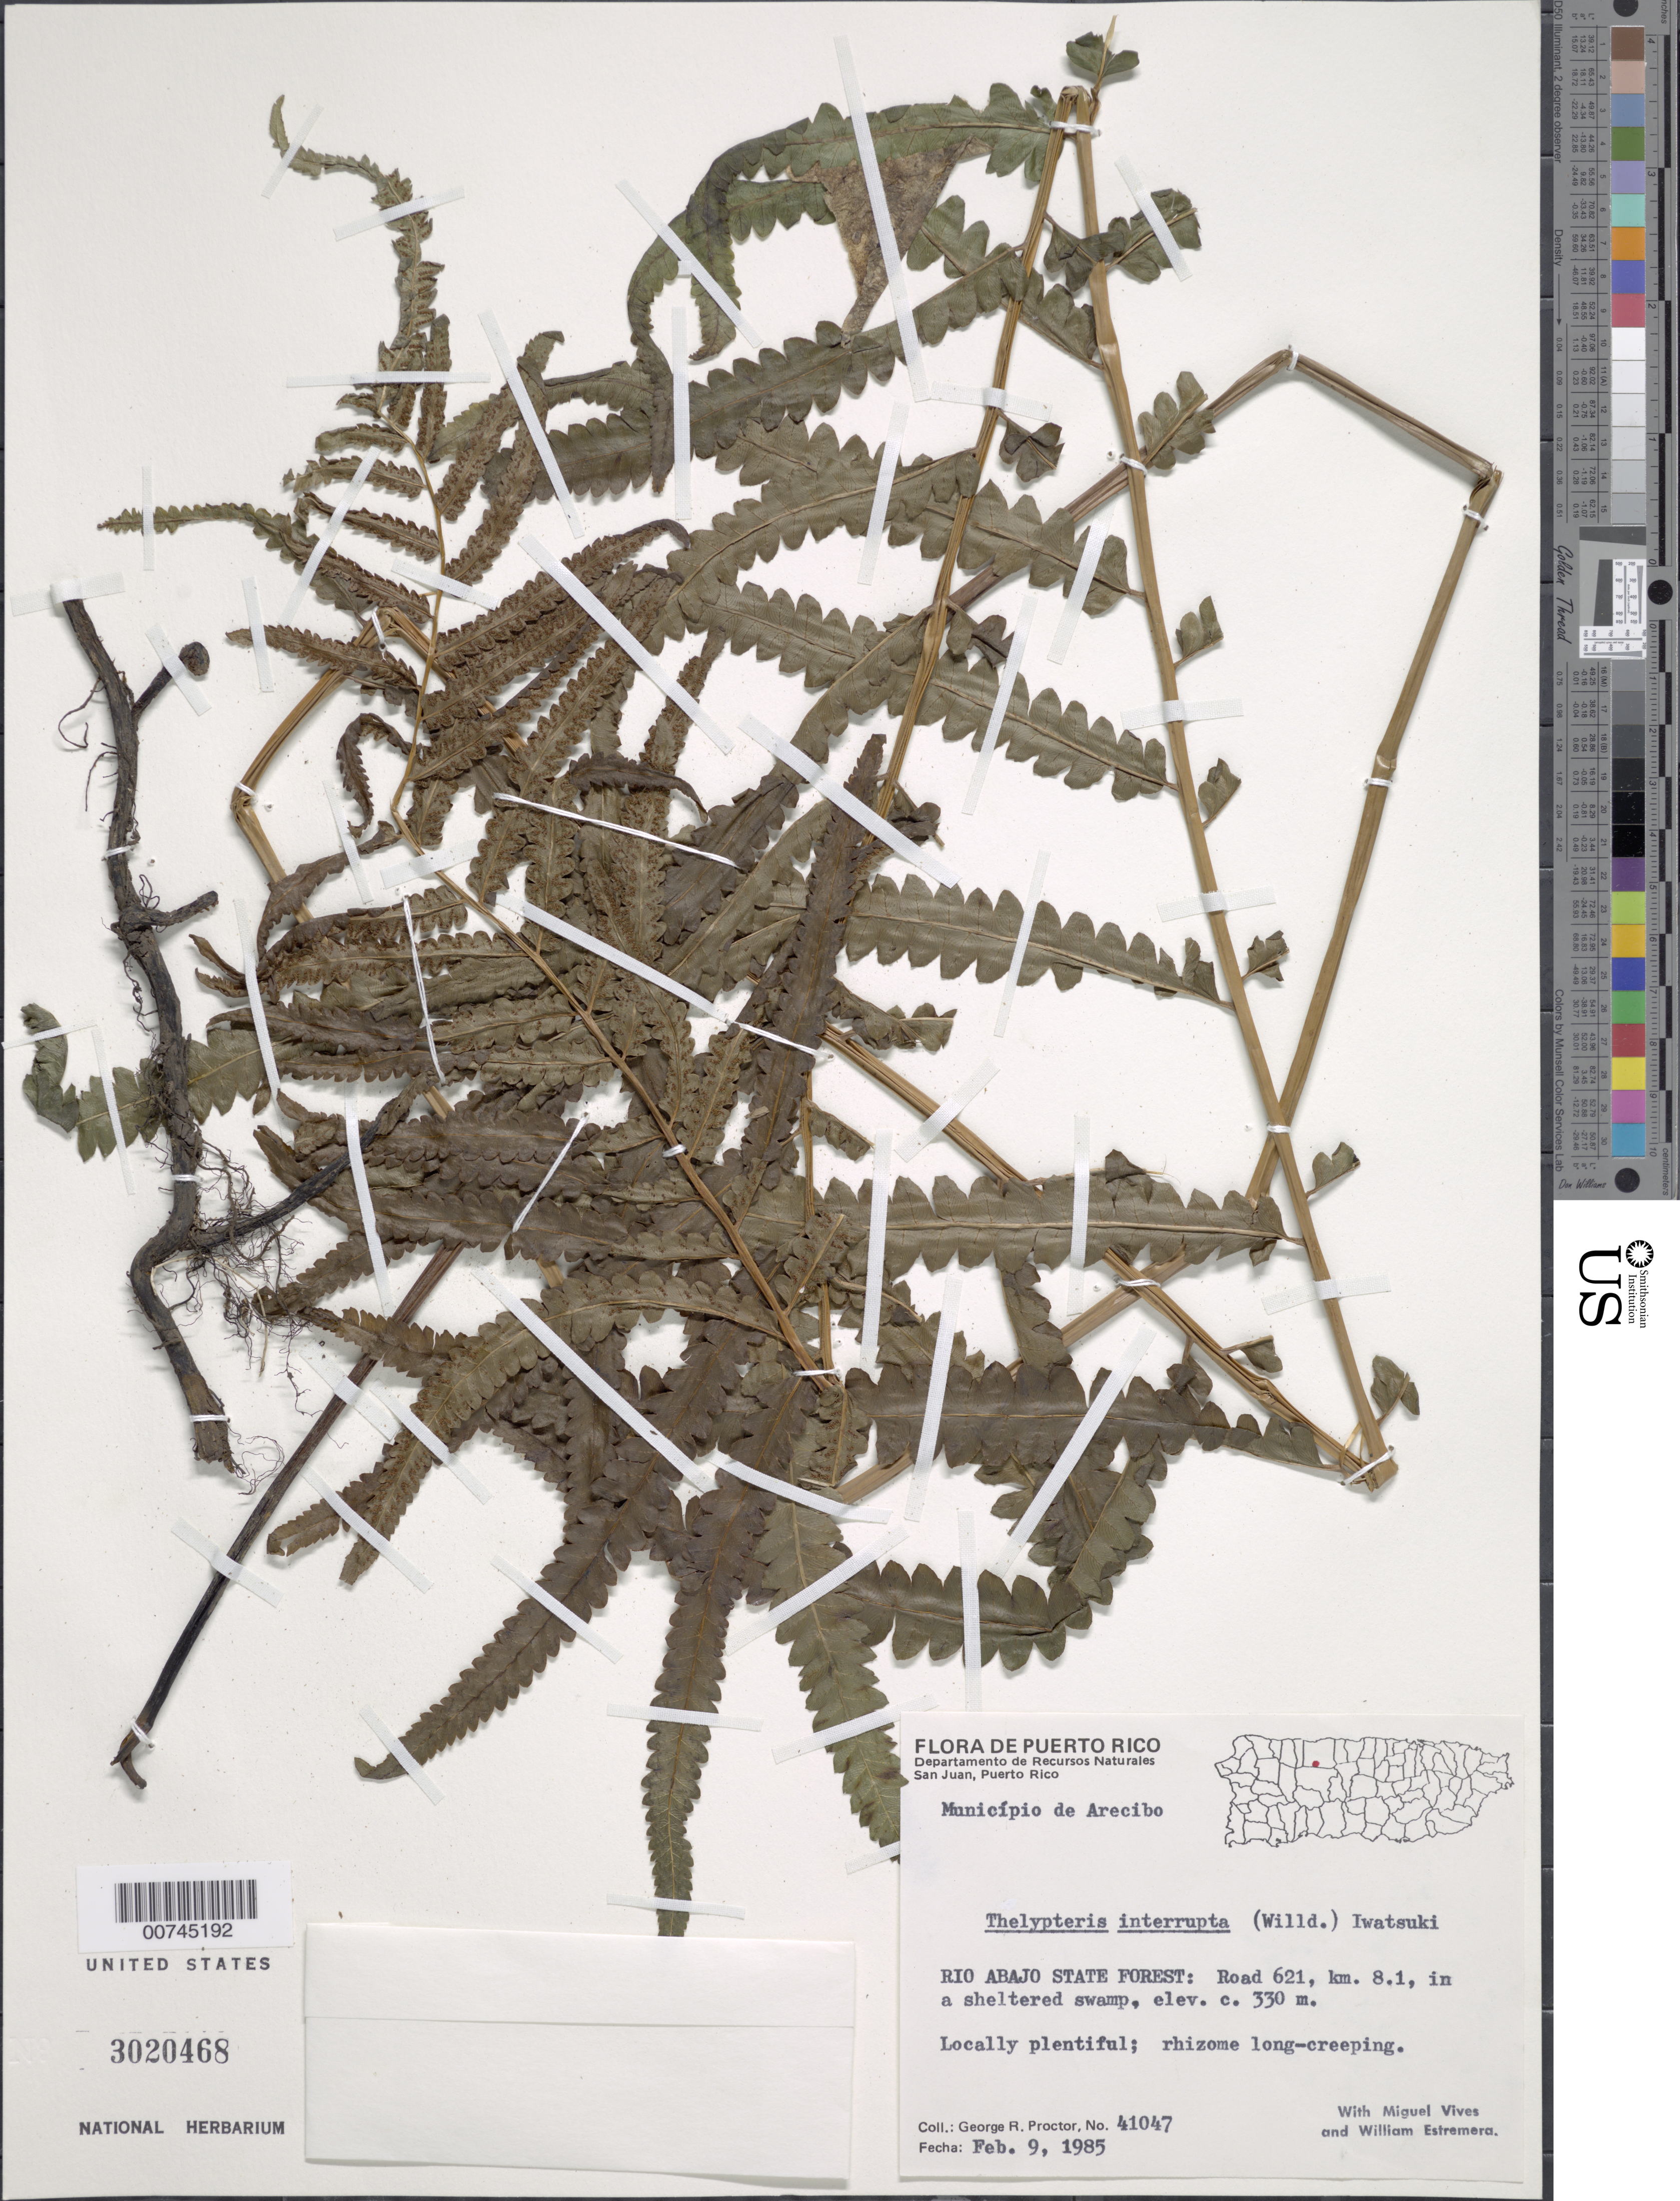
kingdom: Plantae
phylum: Tracheophyta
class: Polypodiopsida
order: Polypodiales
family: Thelypteridaceae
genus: Christella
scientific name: Christella kunthii comb. ined.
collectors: G. R. Proctor, M. Vives & W. Estremera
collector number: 41047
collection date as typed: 09 Feb 1985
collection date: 1985-02-09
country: Puerto Rico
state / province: Arecibo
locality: Rio Abajo State Forest: Road 621, km 8.1, in a sheltered swamp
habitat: Locally plentiful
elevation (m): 330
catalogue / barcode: US 3020468